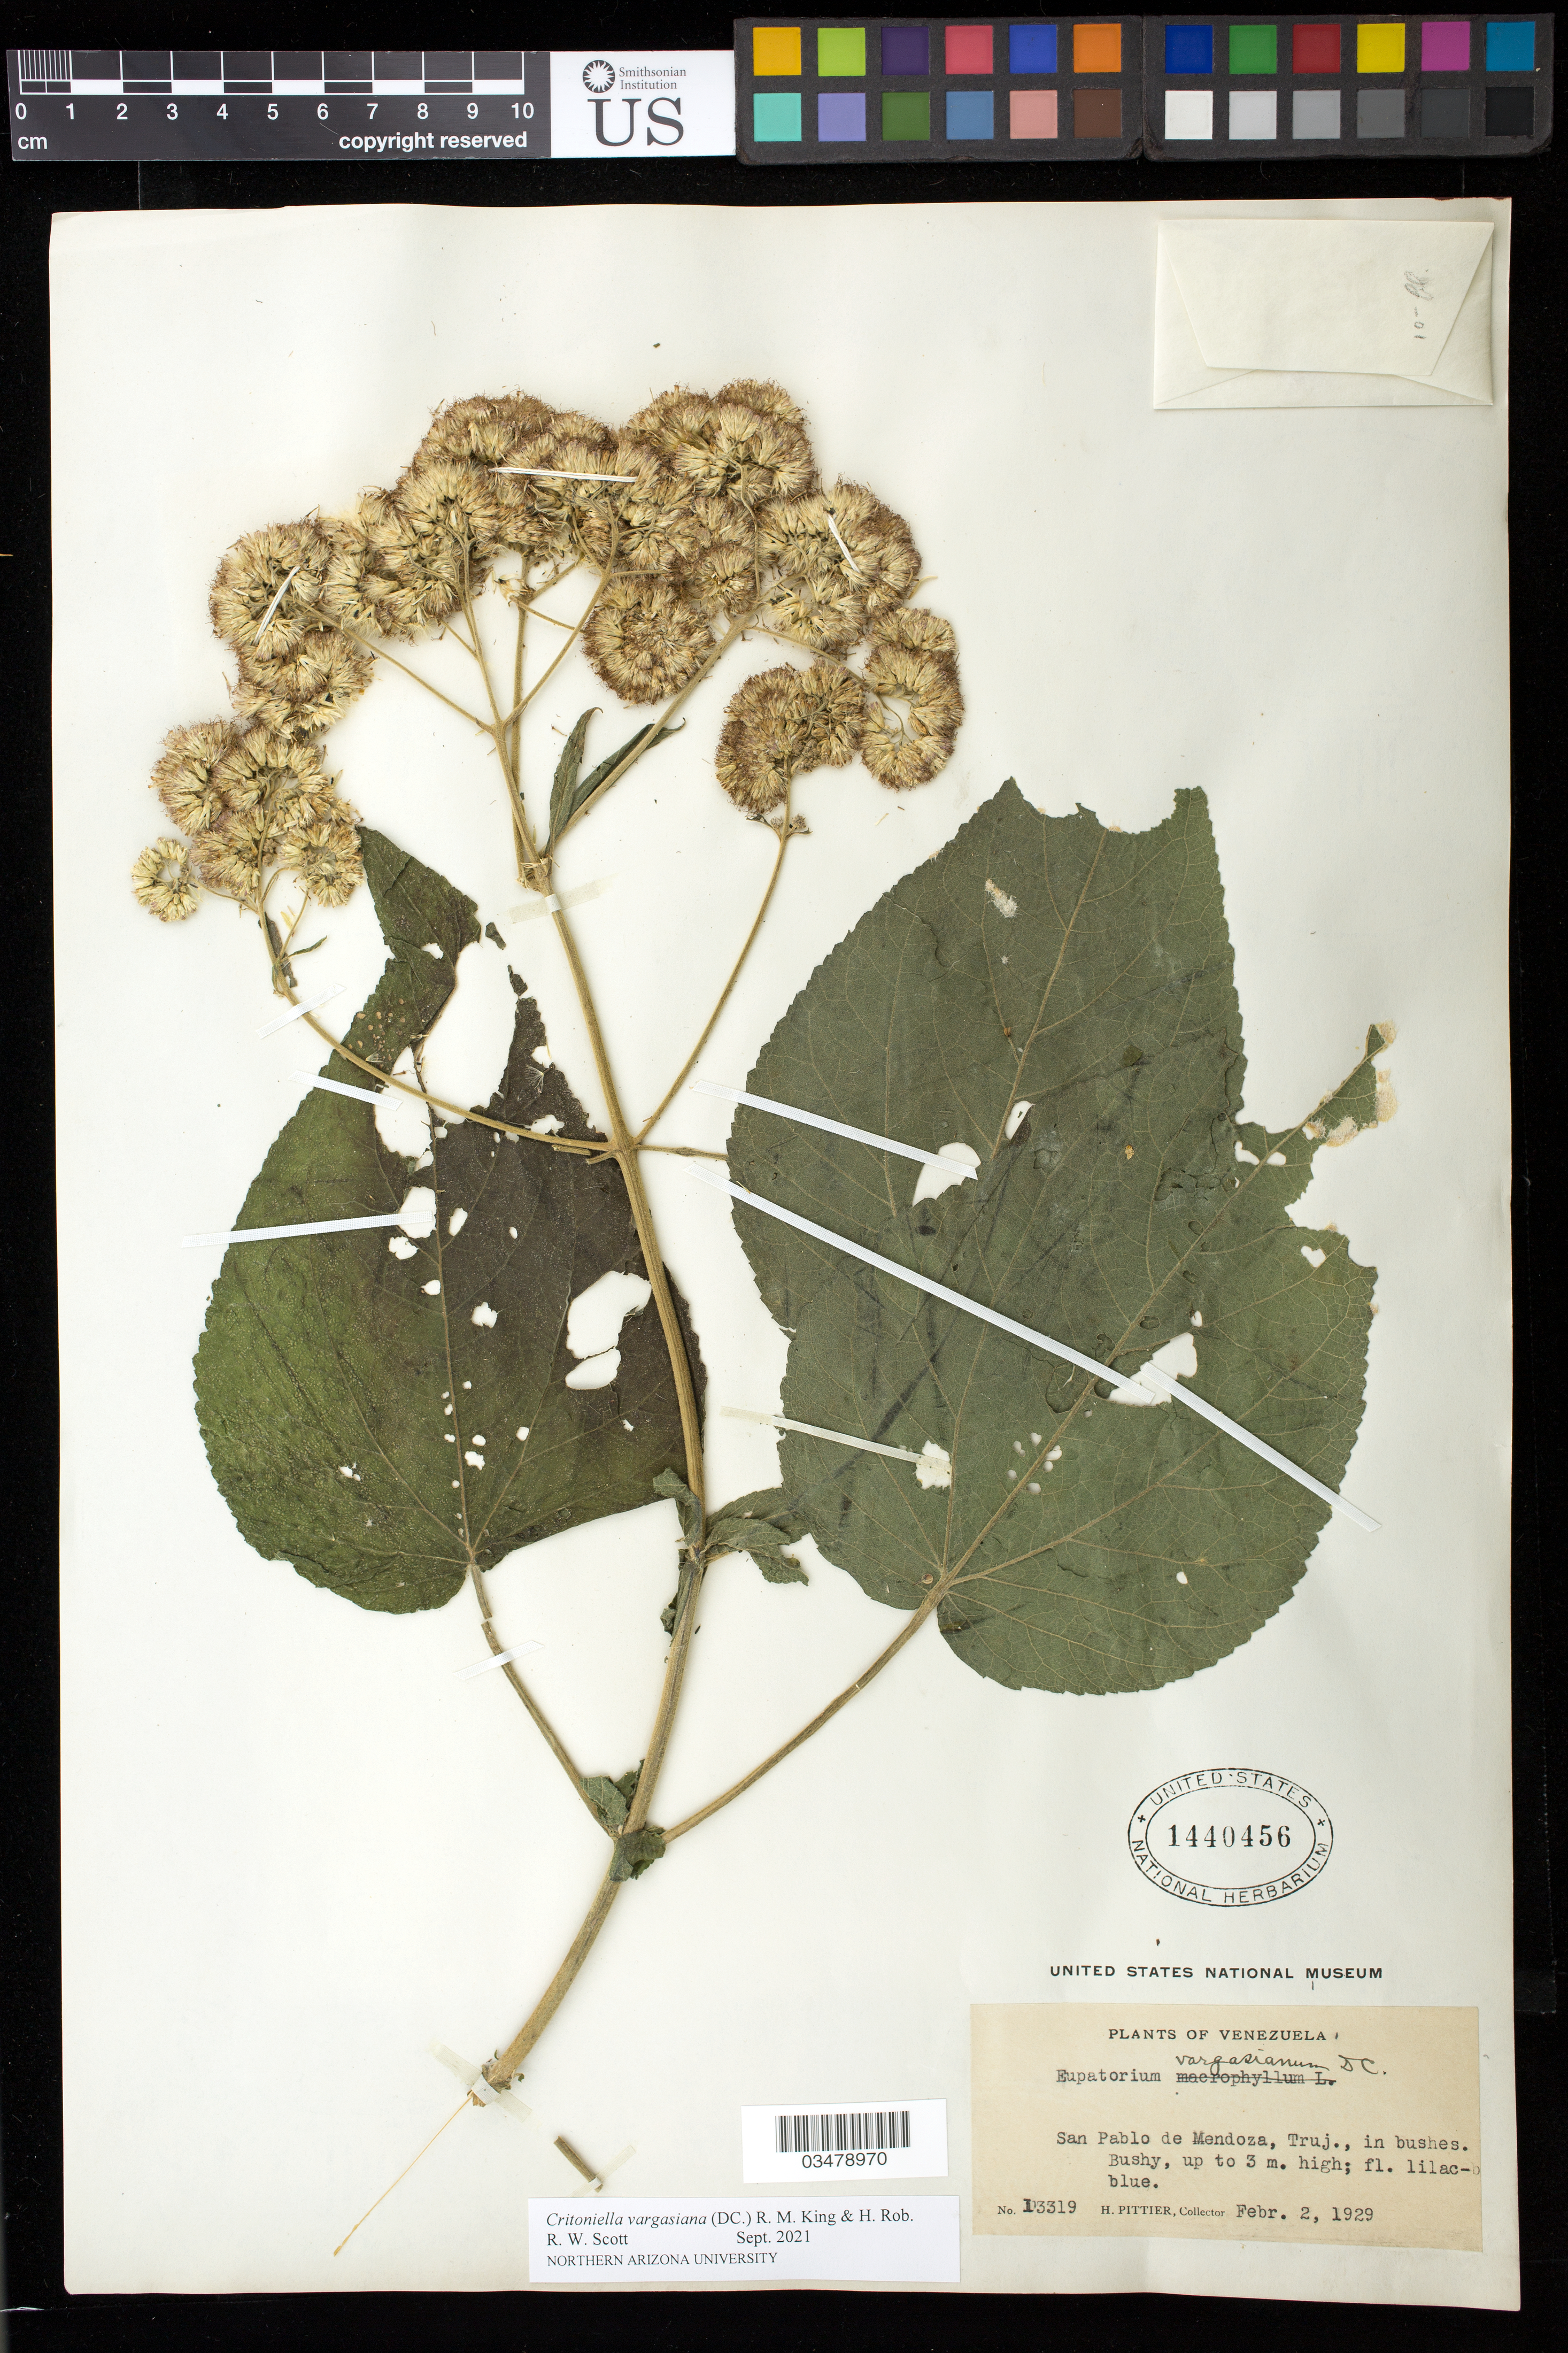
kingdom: Plantae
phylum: Tracheophyta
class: Magnoliopsida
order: Asterales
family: Asteraceae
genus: Critoniella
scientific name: Critoniella vargasiana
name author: (DC.) R.M. King & H. Rob.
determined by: Scott, R. W.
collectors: H. F. Pittier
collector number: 13319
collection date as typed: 02 Feb 1929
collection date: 1929-02-02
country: Venezuela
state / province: Trujillo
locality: San Pablo de Mendoza.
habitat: In bushes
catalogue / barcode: US 1440456